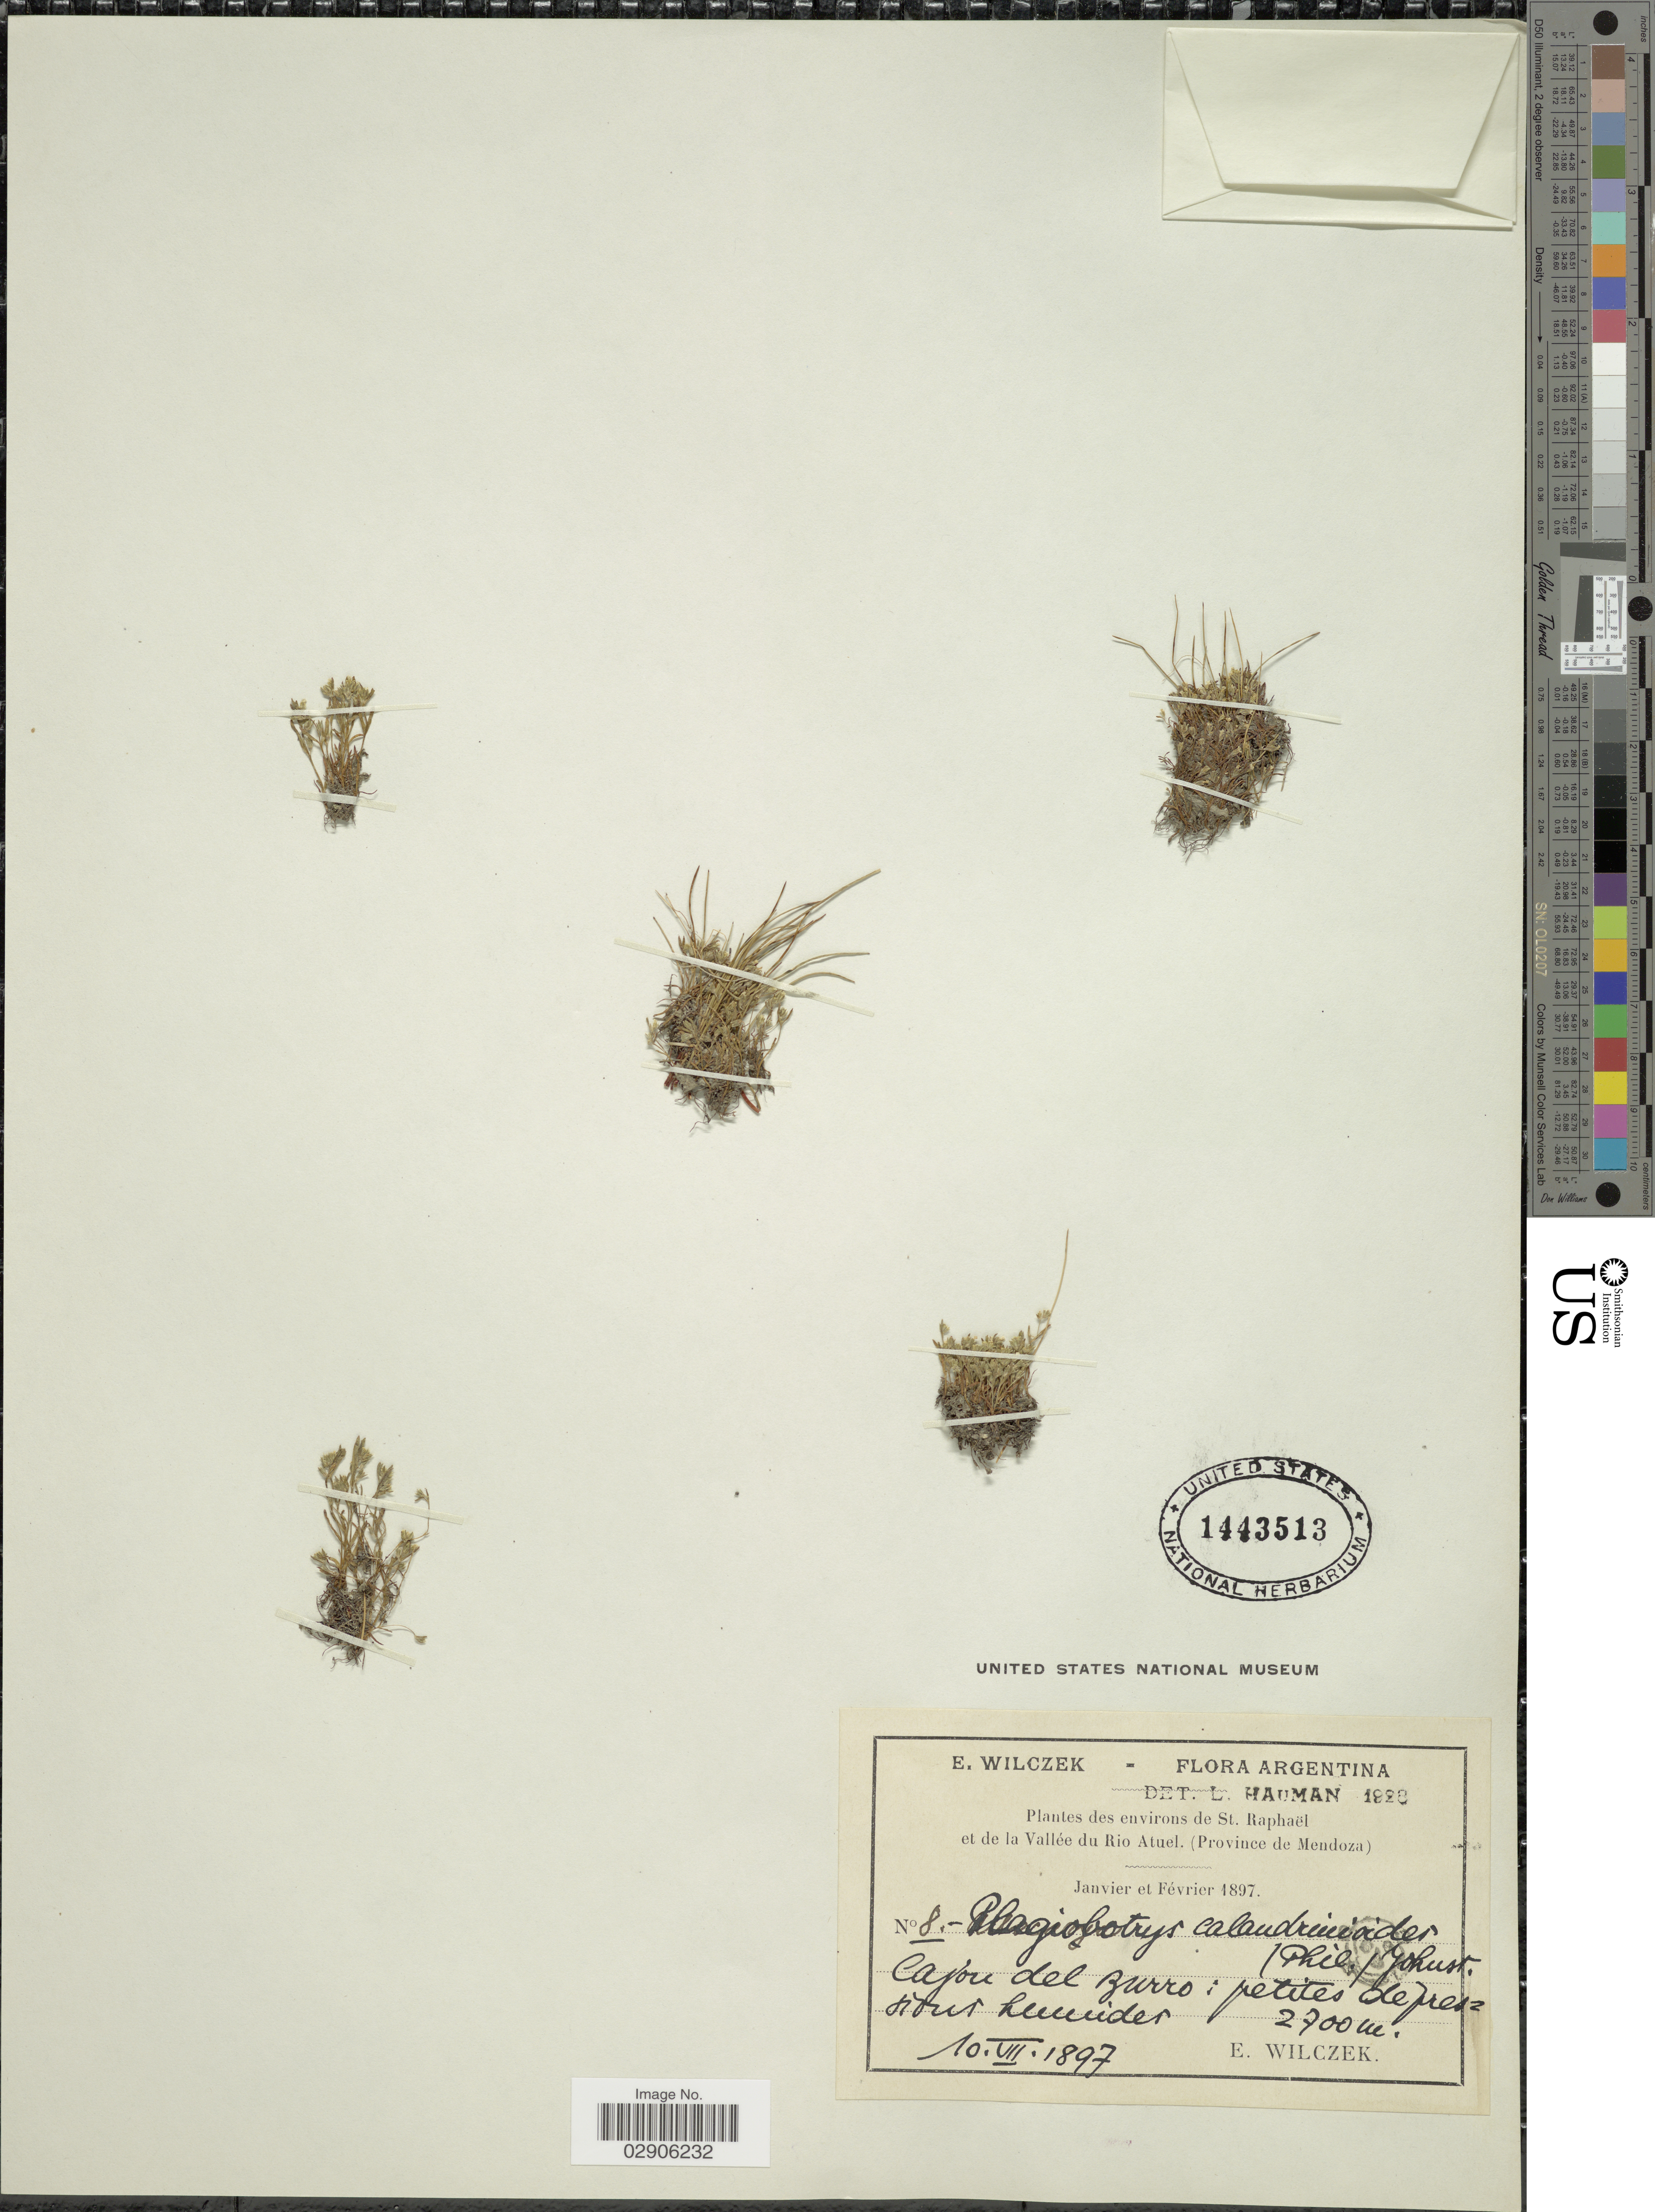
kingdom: Plantae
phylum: Tracheophyta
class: Magnoliopsida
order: Boraginales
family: Boraginaceae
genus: Plagiobothrys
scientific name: Plagiobothrys calandrinioides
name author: (Phil.) I.M. Johnst.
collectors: E. Wilczek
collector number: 8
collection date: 1897-07-10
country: Argentina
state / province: Mendoza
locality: Environs de St. Raphaël et de la Vallée du Rio Atuel (Province de Mendoza) Cajon del Burro.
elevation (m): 2700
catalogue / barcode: US 1443513